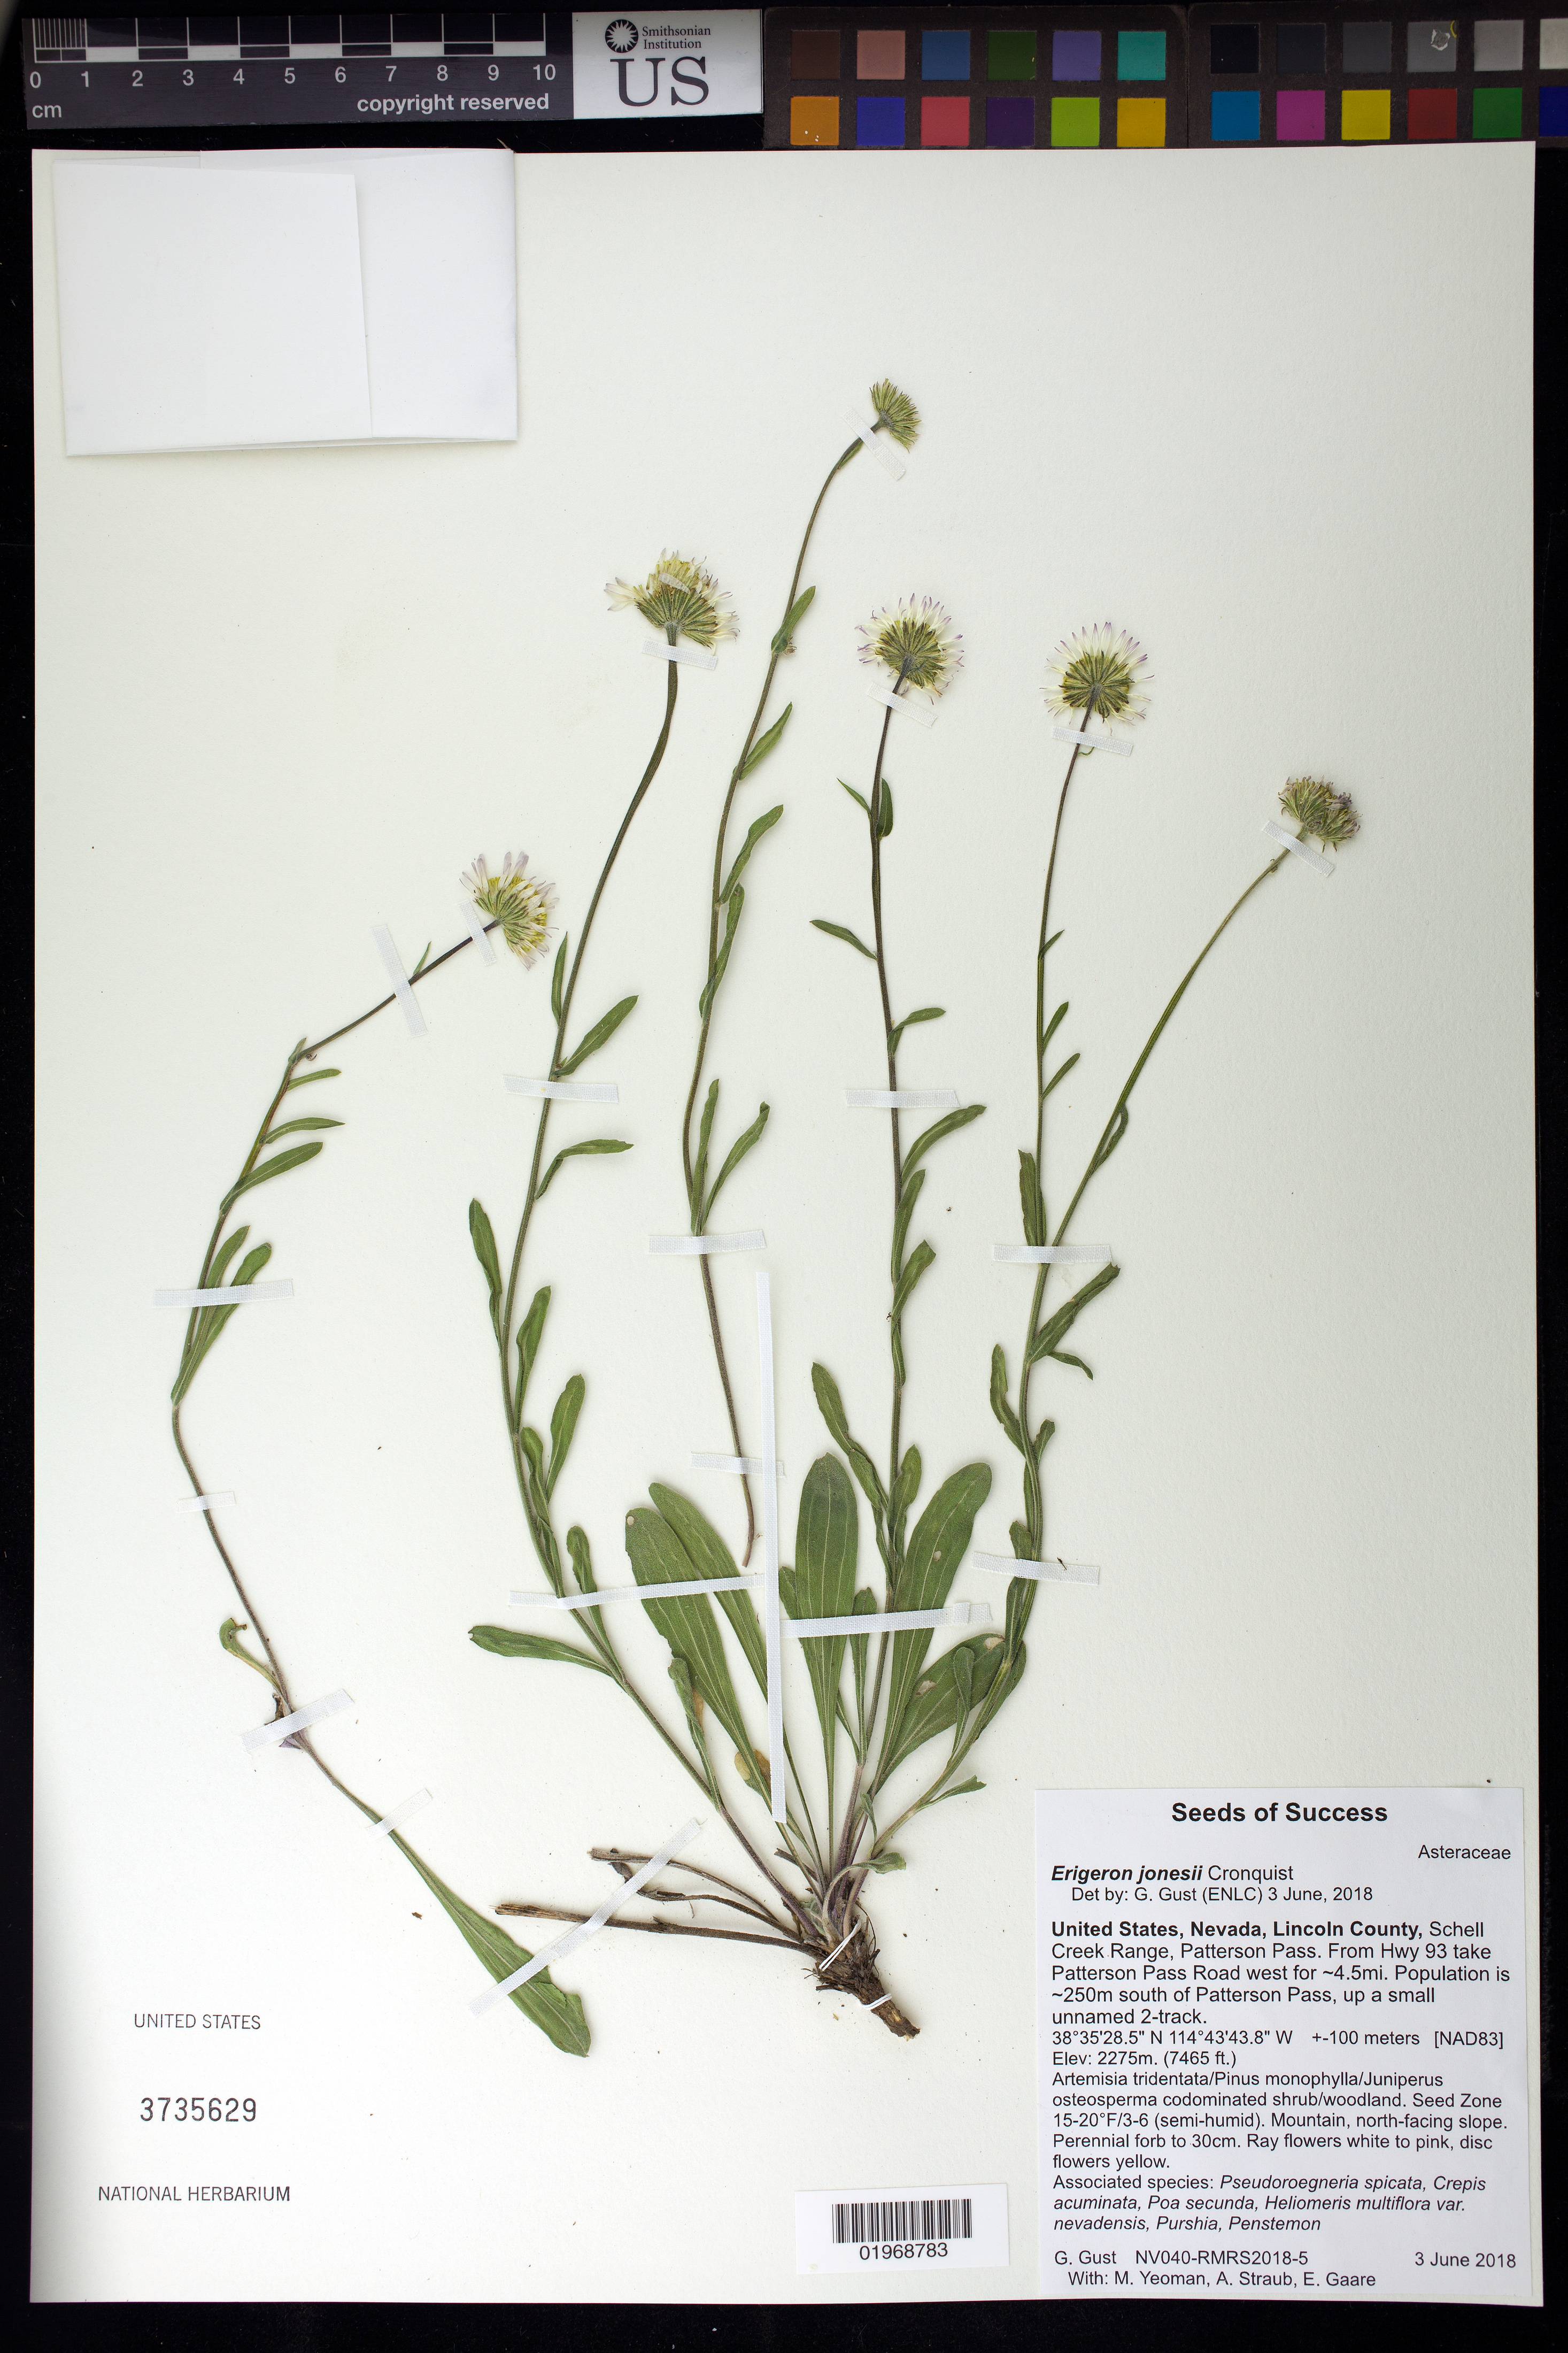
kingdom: Plantae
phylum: Tracheophyta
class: Magnoliopsida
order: Asterales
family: Asteraceae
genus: Erigeron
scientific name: Erigeron jonesii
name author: Cronq.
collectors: M. Yeoman, A. Straub & E. Gaare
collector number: NV040-RMRS2018-5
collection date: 2018-06-03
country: United States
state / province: Nevada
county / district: Lincoln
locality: Schell Creek Range, 250 m S of Patterson Pass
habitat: shrub/woodland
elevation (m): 2275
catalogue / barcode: US 3735629